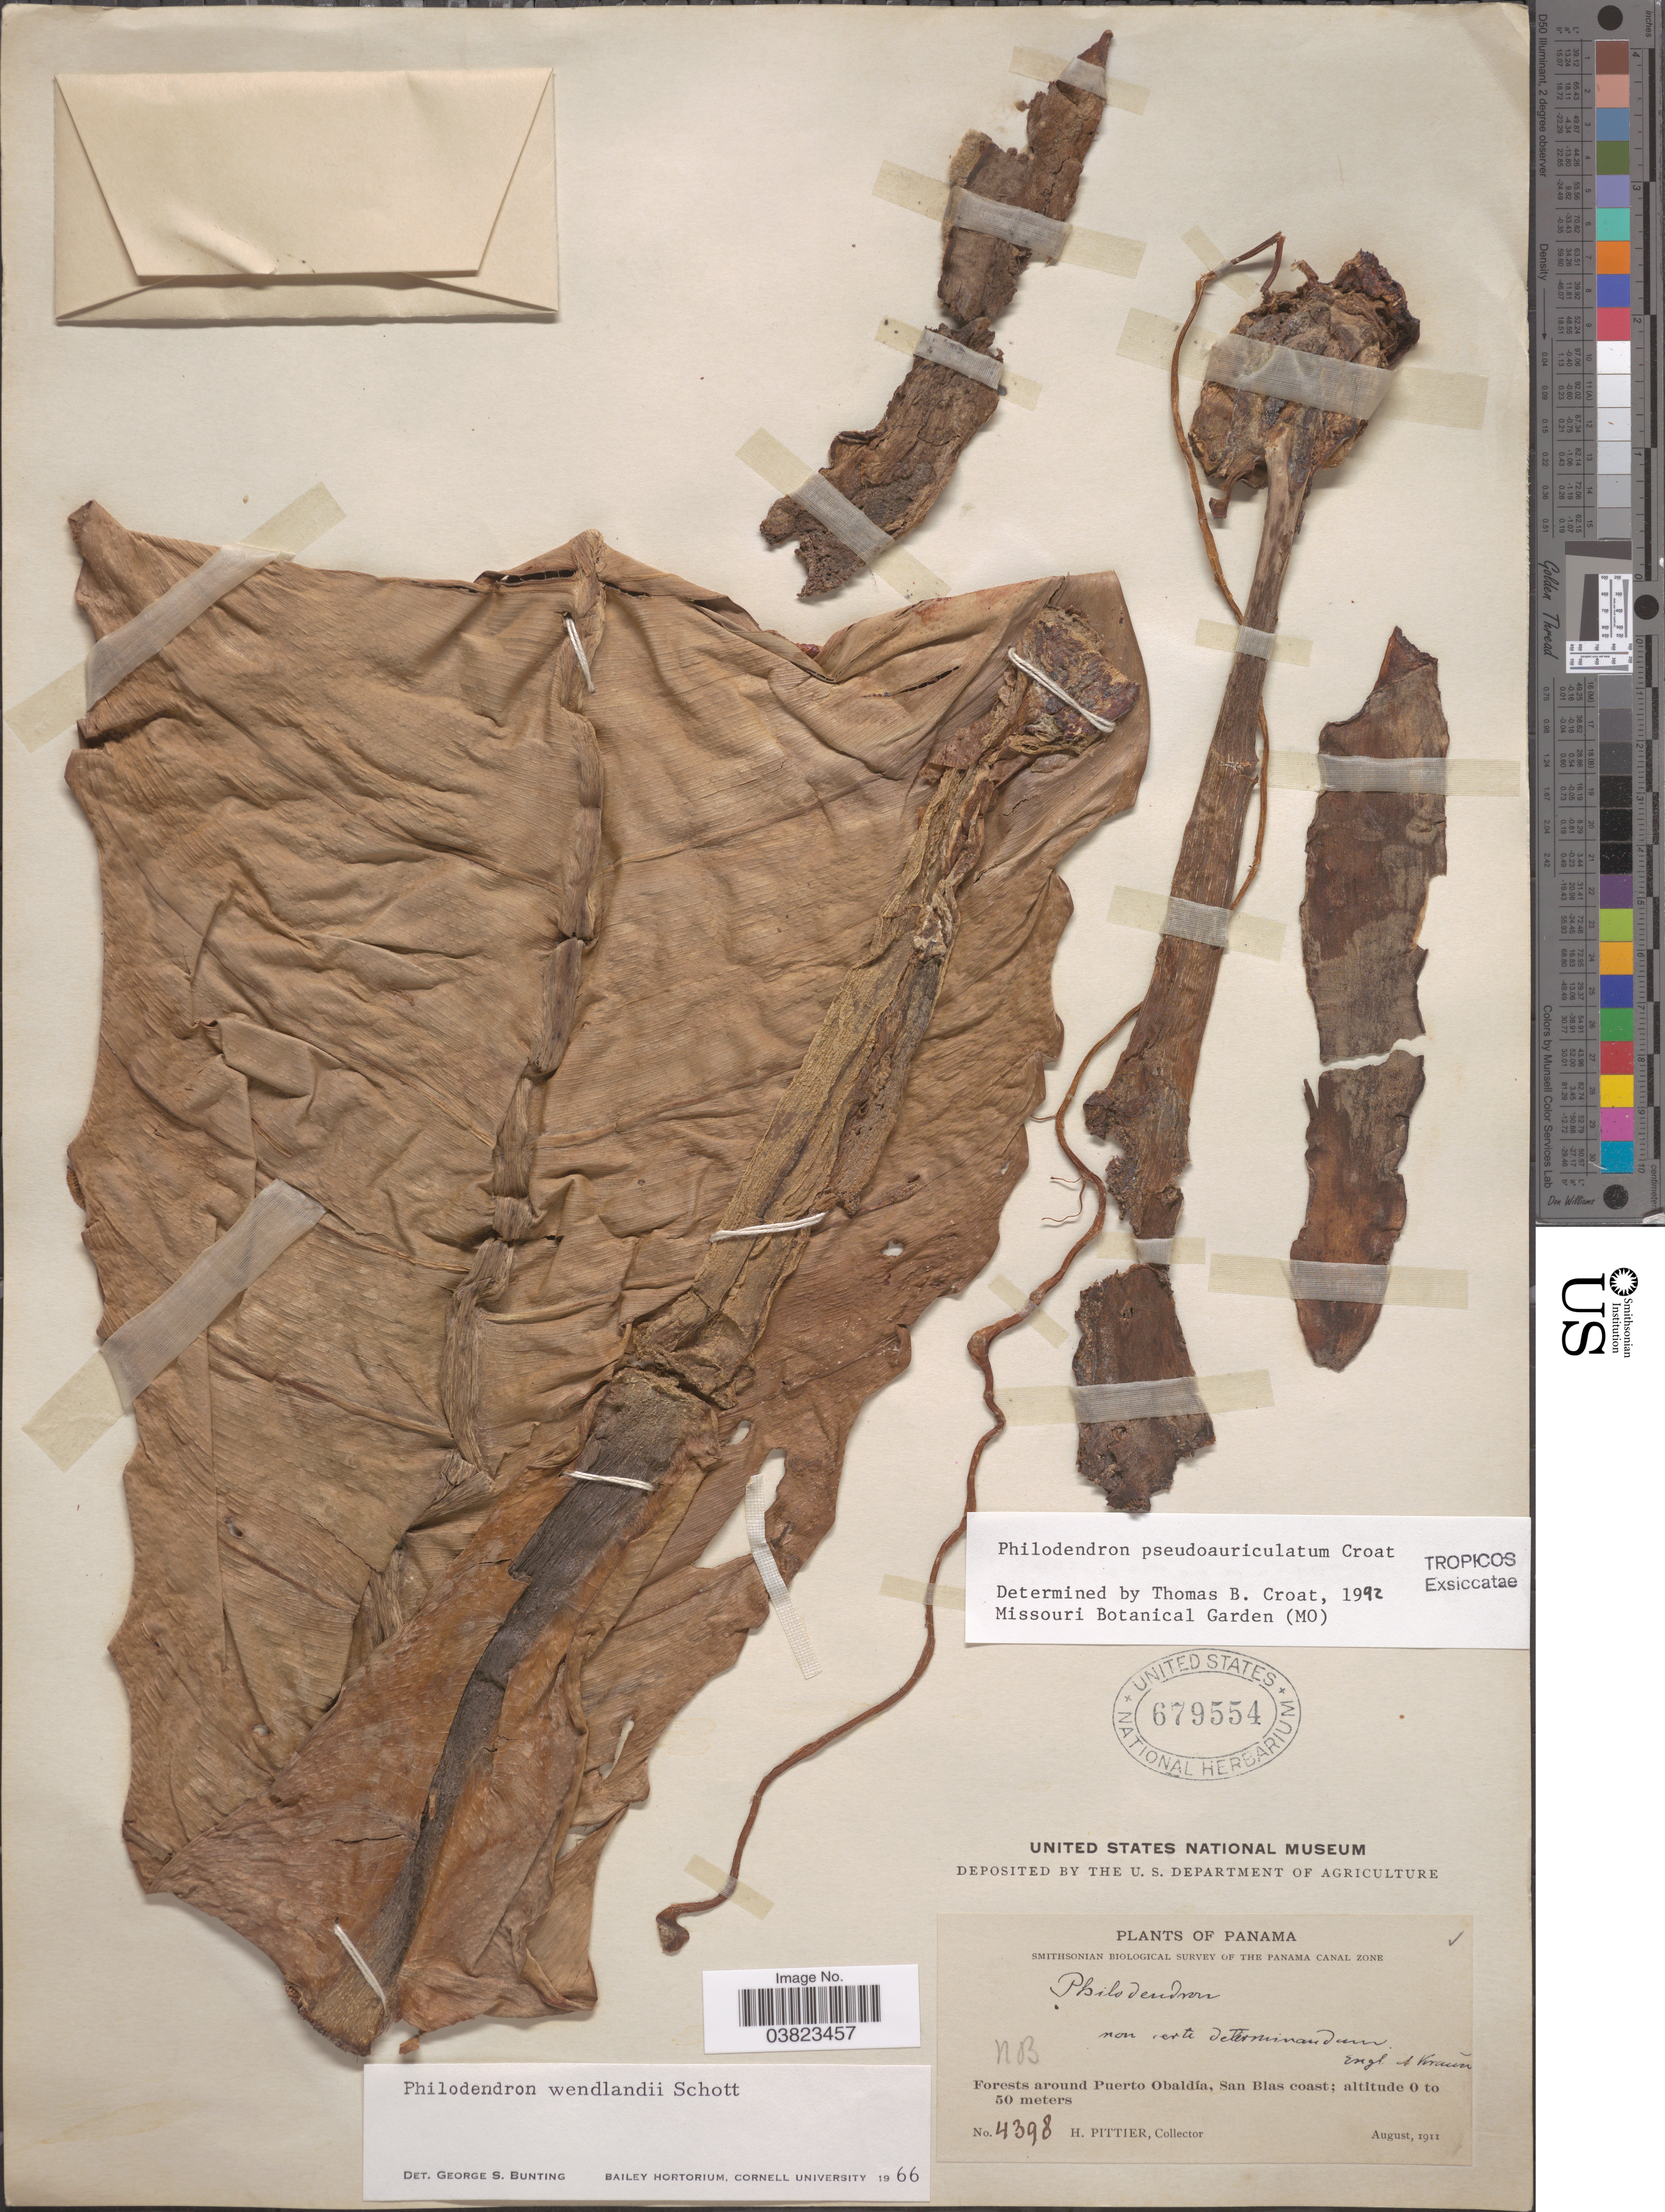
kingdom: Plantae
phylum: Tracheophyta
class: Liliopsida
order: Alismatales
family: Araceae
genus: Philodendron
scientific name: Philodendron panamense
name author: K. Krause in Engl.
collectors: H. F. Pittier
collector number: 4398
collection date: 1911-08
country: Panama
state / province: Kuna Yala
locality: Forests around Puerto Obaldía, San Blas coast.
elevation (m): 0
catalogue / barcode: US 679554